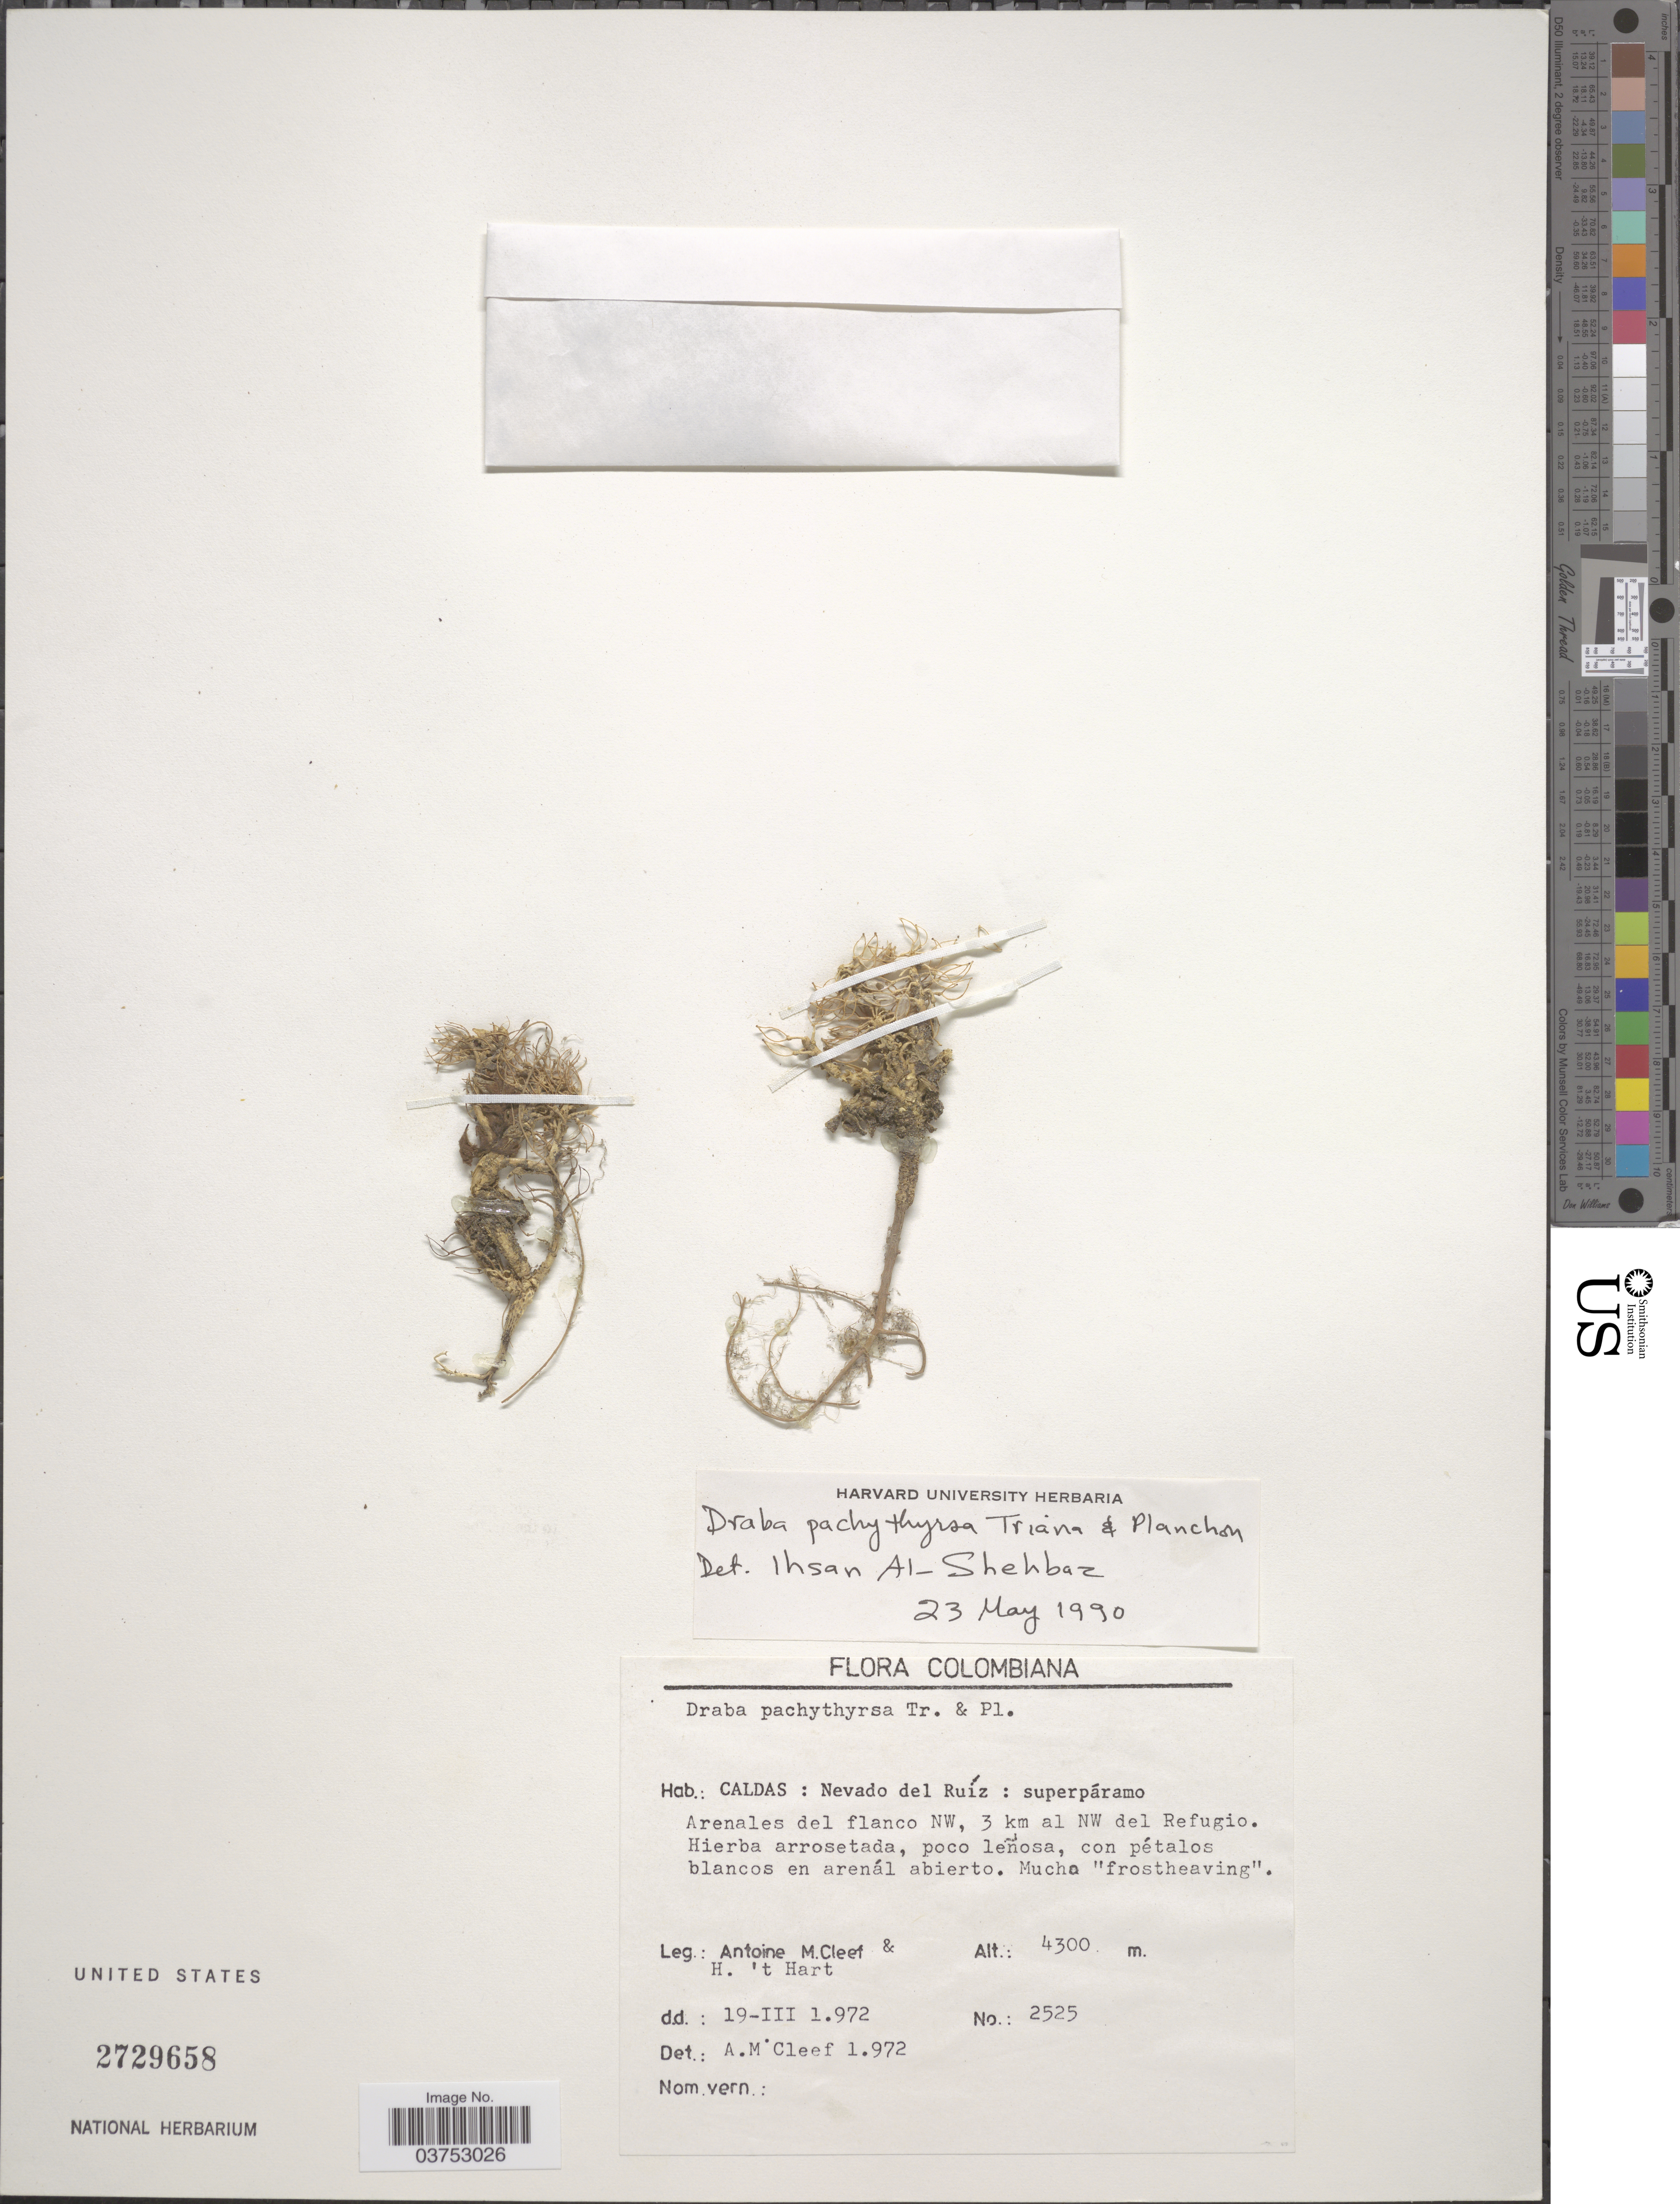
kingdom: Plantae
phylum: Tracheophyta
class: Magnoliopsida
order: Brassicales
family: Brassicaceae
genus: Draba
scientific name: Draba pachythyrsa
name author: (A. Gray) Triana & Planch.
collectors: A. M. Cleef & H. Hart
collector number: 2525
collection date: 1972-03-19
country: Colombia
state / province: Caldas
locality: Nevado del Ruíz: superpáramo. Arenales del flanco NW, 3 km al NW del Refugio.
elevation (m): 4300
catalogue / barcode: US 2729658